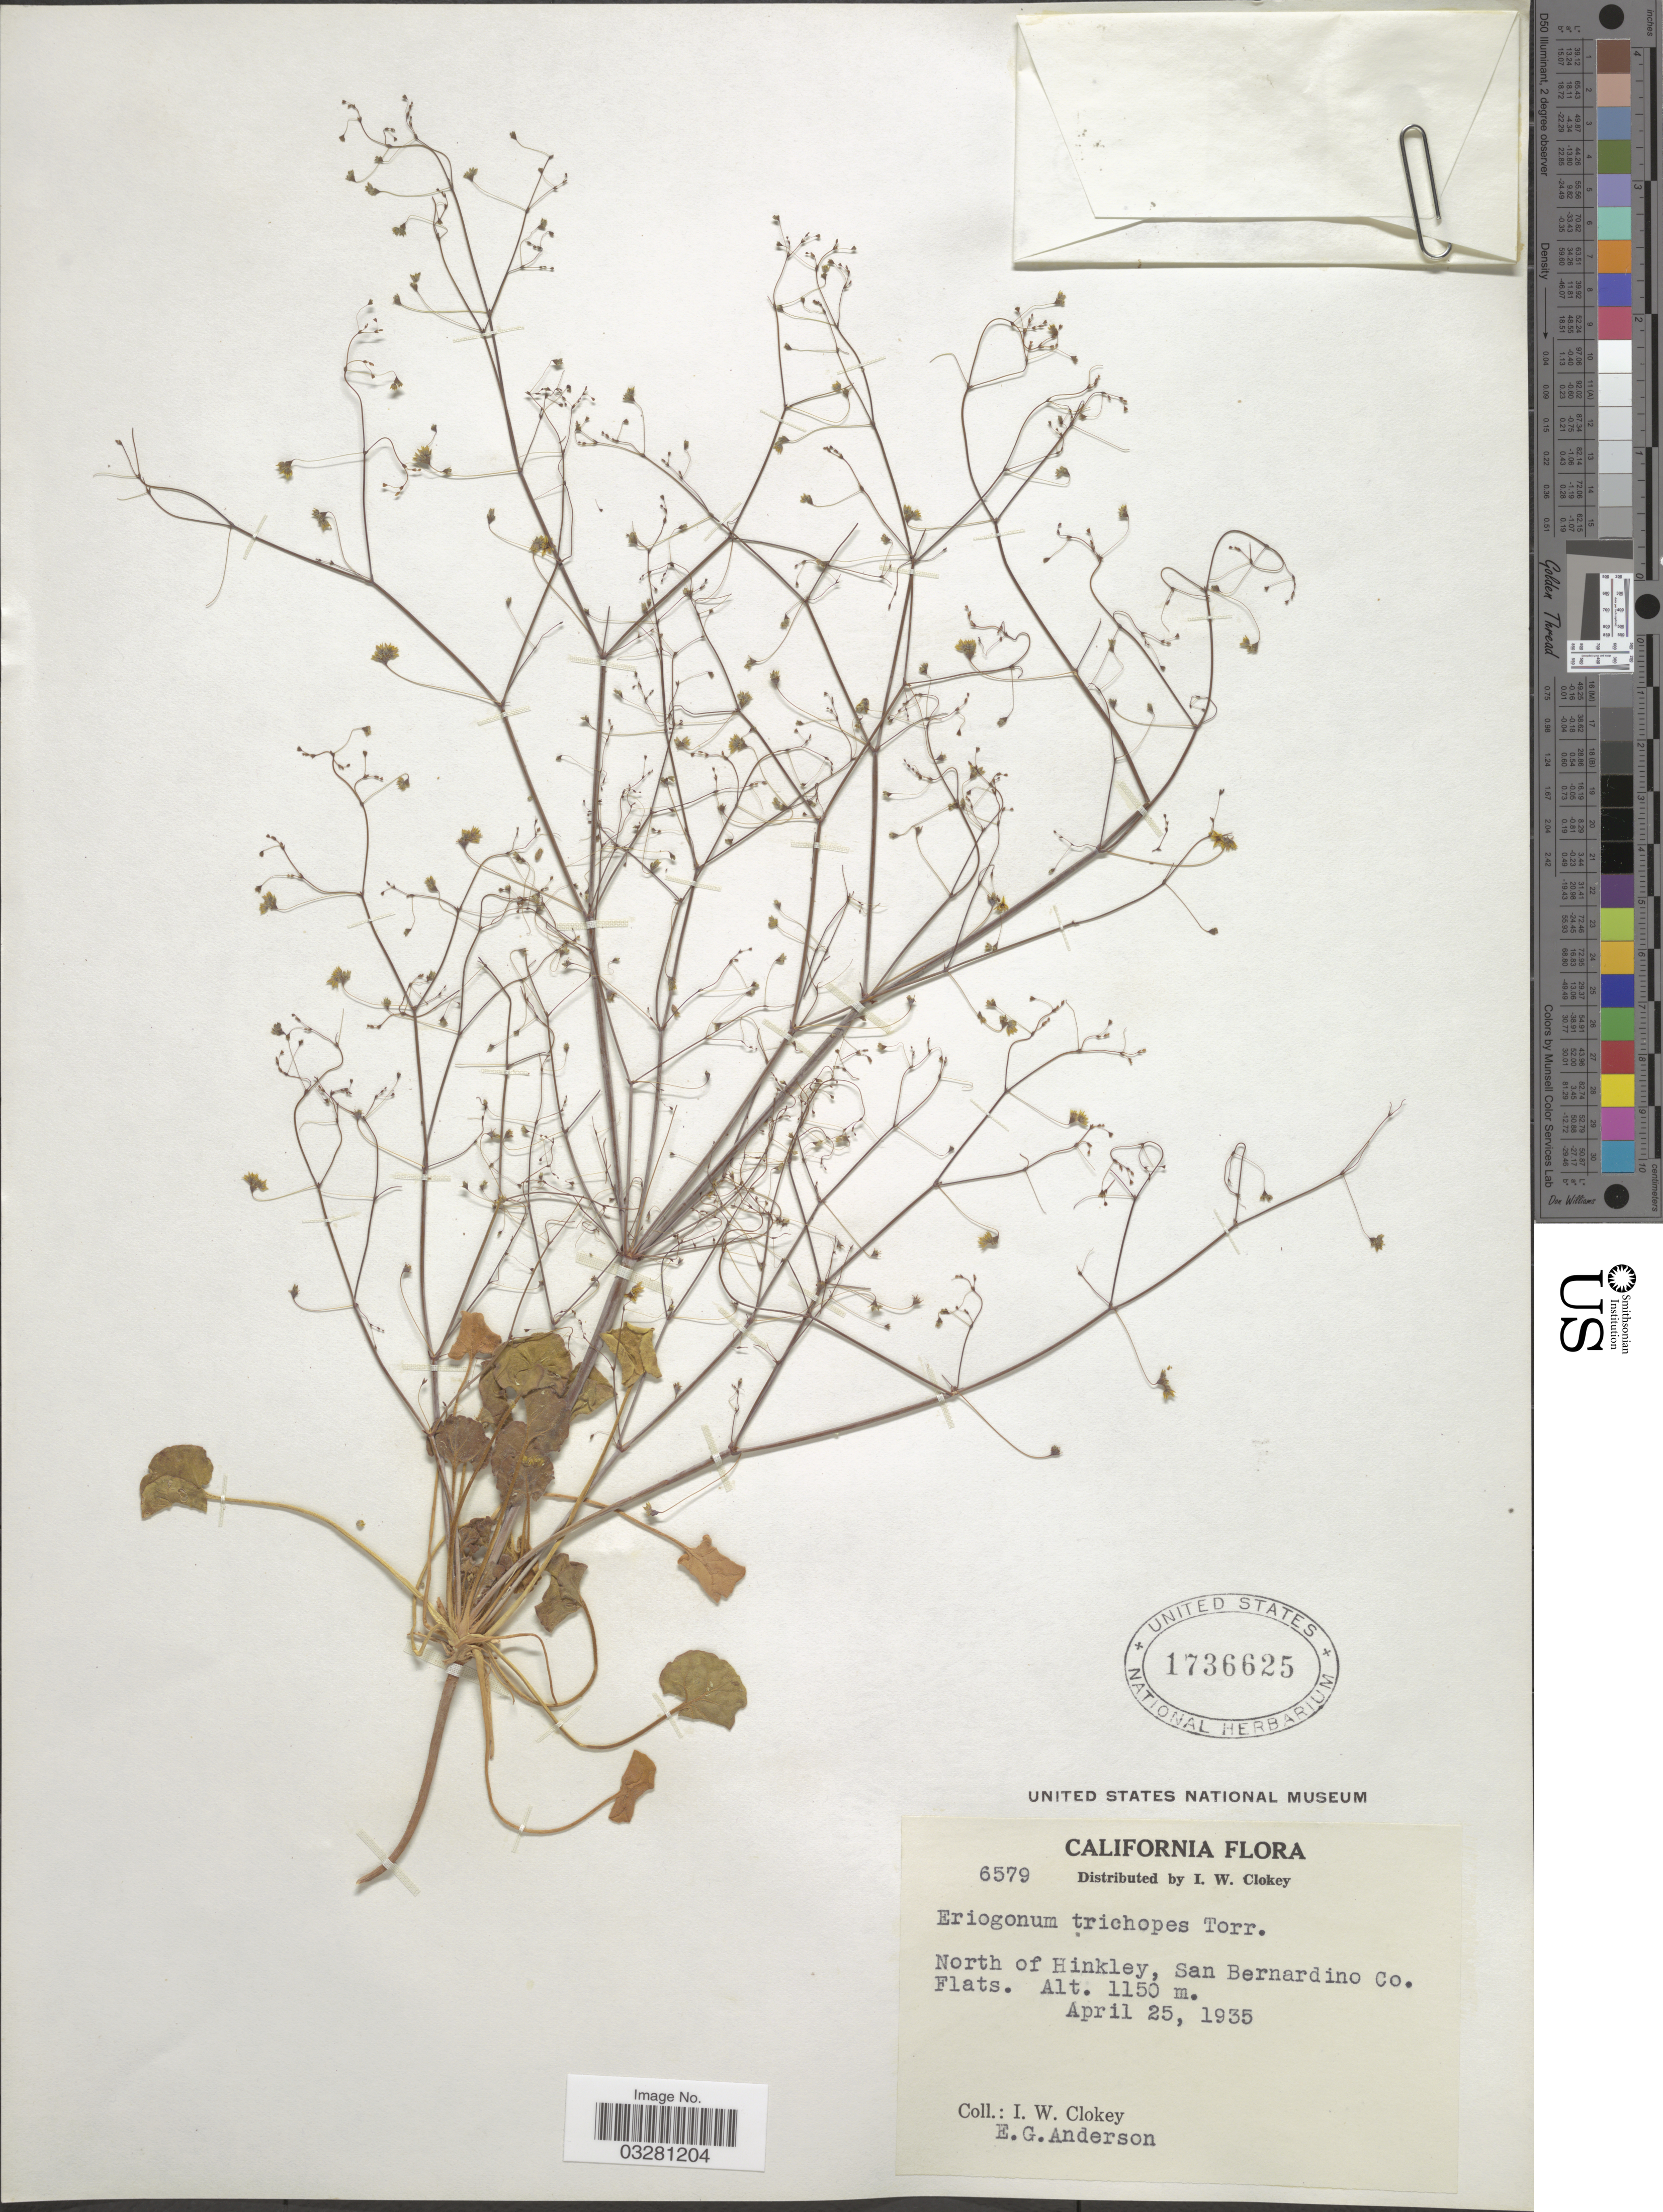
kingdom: Plantae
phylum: Tracheophyta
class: Magnoliopsida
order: Caryophyllales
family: Polygonaceae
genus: Eriogonum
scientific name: Eriogonum trichopes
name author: Torr.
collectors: I. W. Clokey & E. G. Anderson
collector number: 6579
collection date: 1935-04-25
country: United States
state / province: California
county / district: San Bernardino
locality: North of Hinkley, San Bernardino Co.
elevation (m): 1150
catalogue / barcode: US 1736625